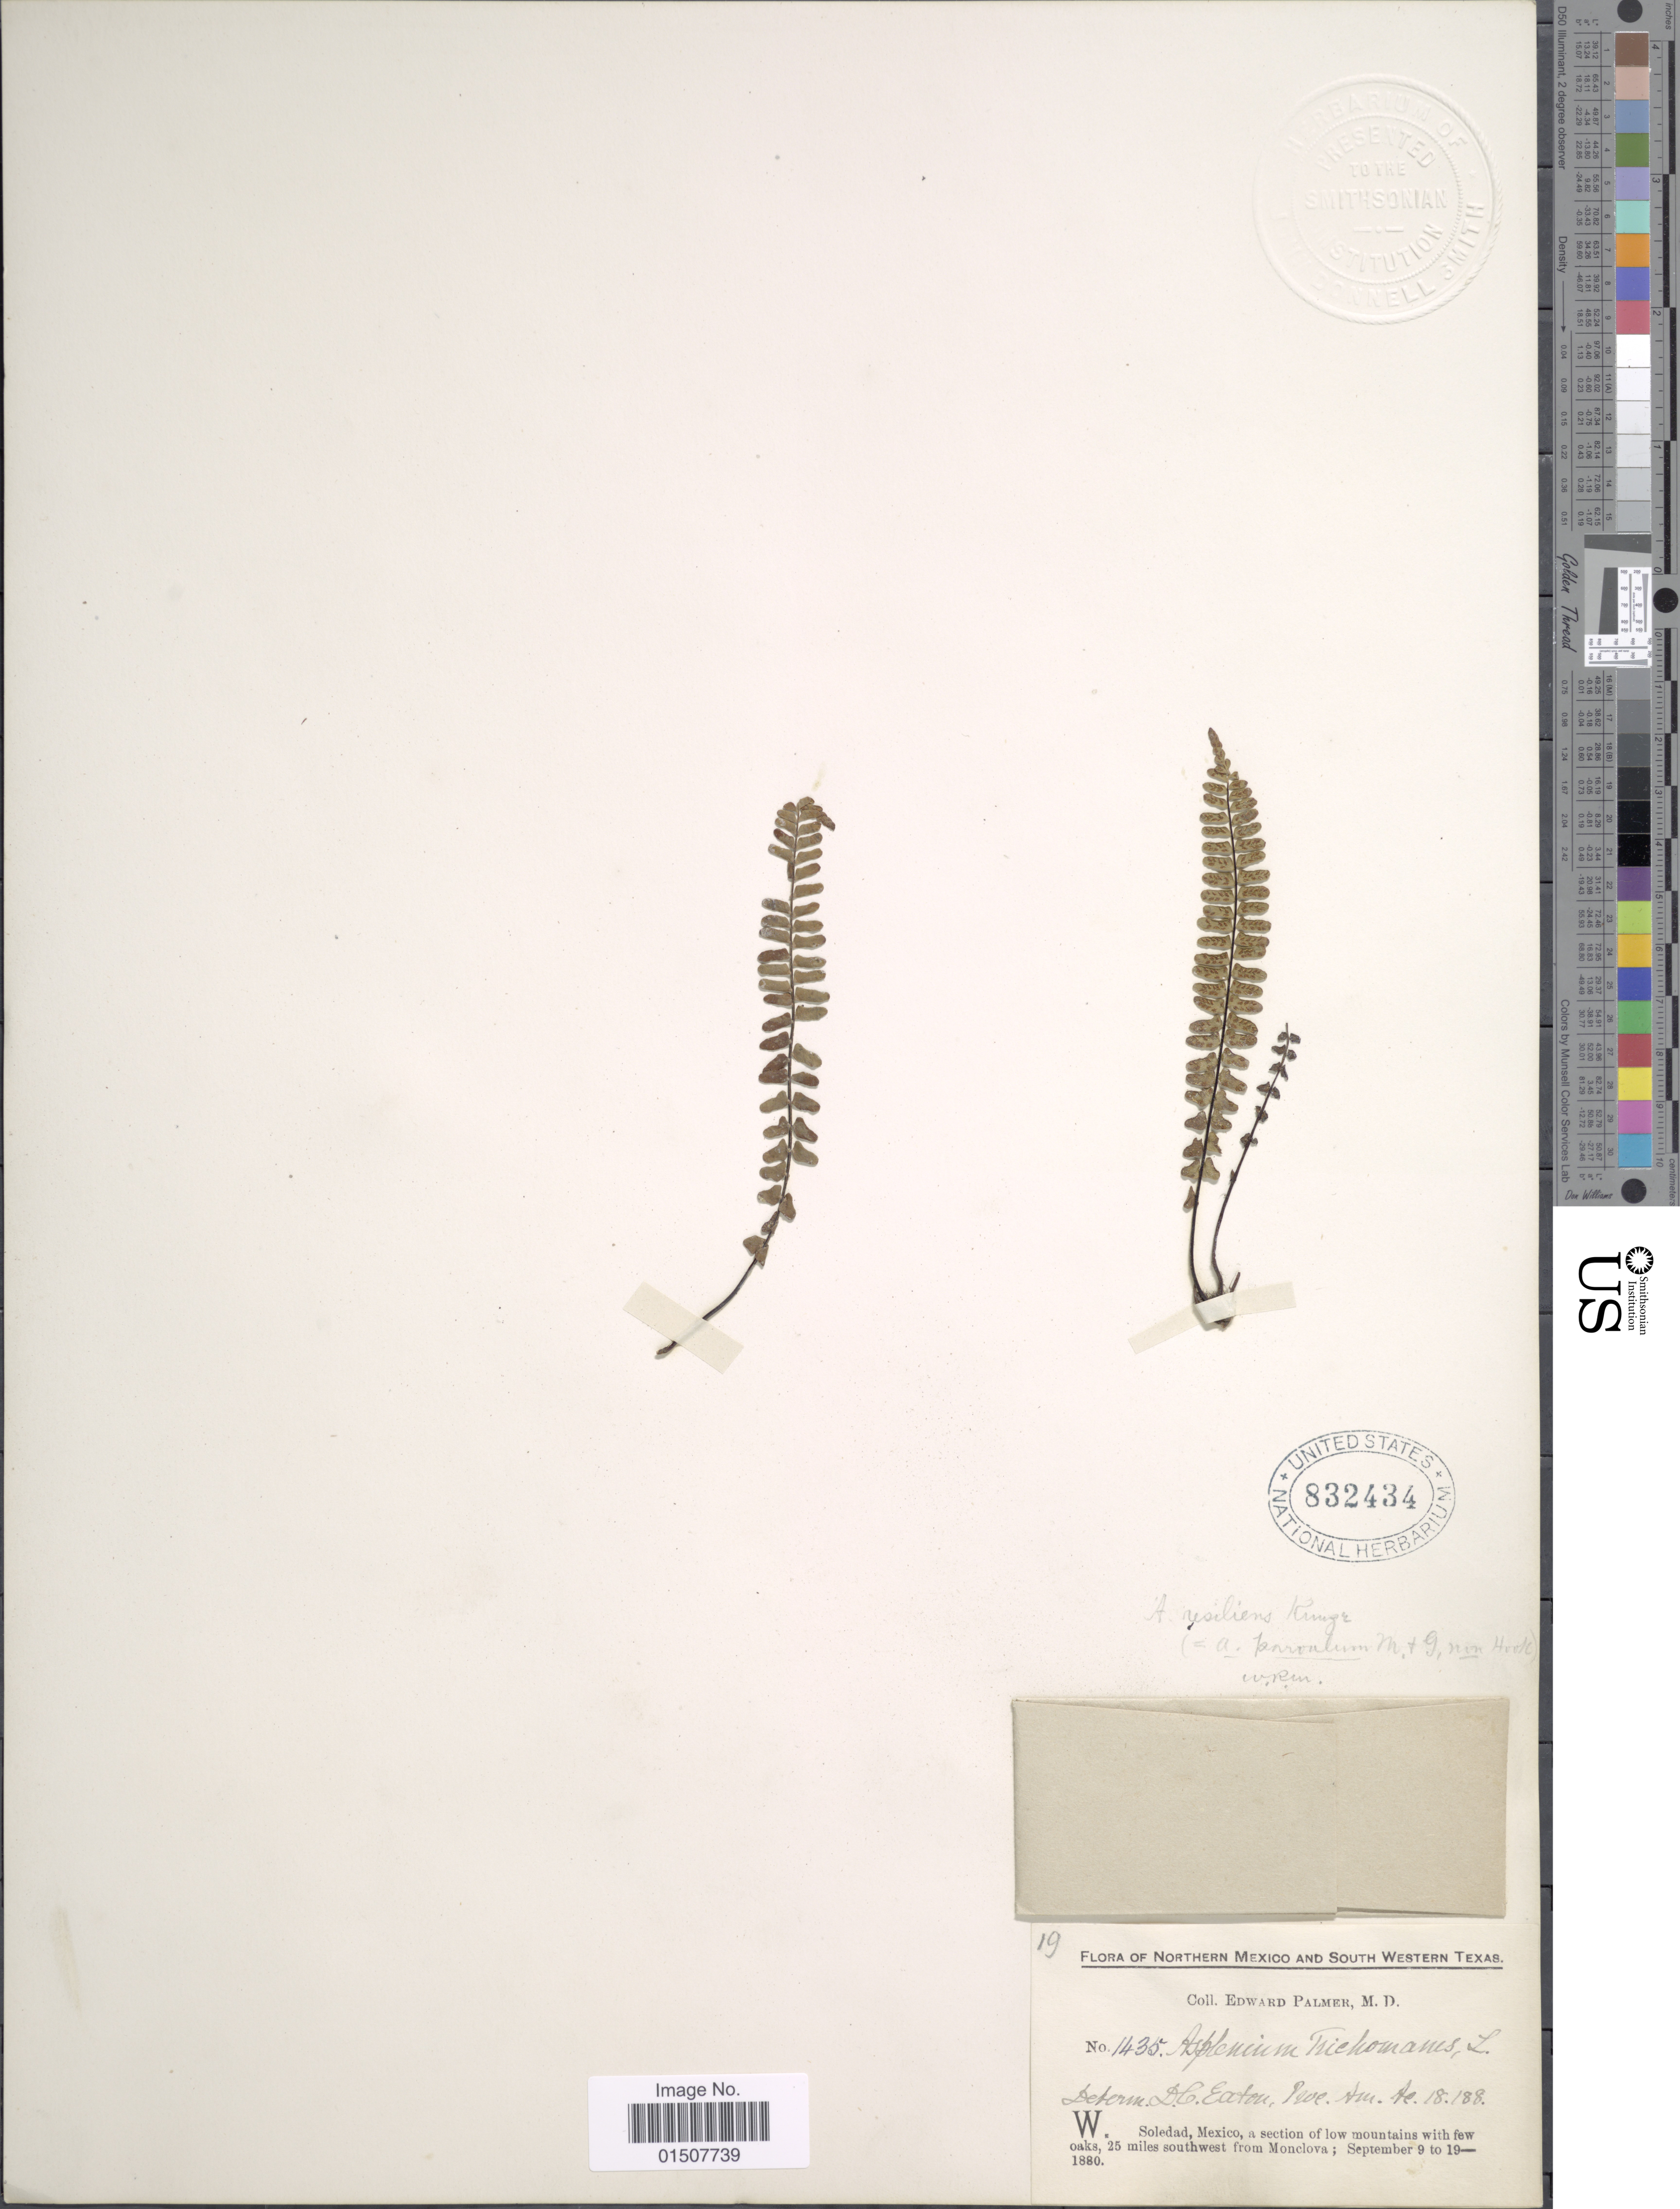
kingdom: Plantae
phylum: Tracheophyta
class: Polypodiopsida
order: Polypodiales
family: Aspleniaceae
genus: Asplenium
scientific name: Asplenium resiliens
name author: Kunze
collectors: E. Palmer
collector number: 1435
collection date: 1880-09-09/1880-09-19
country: Mexico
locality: W. Soledad, Mexico, a section of low mountains with few oaks, 25miles southwest from Monclova.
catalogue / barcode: US 832434